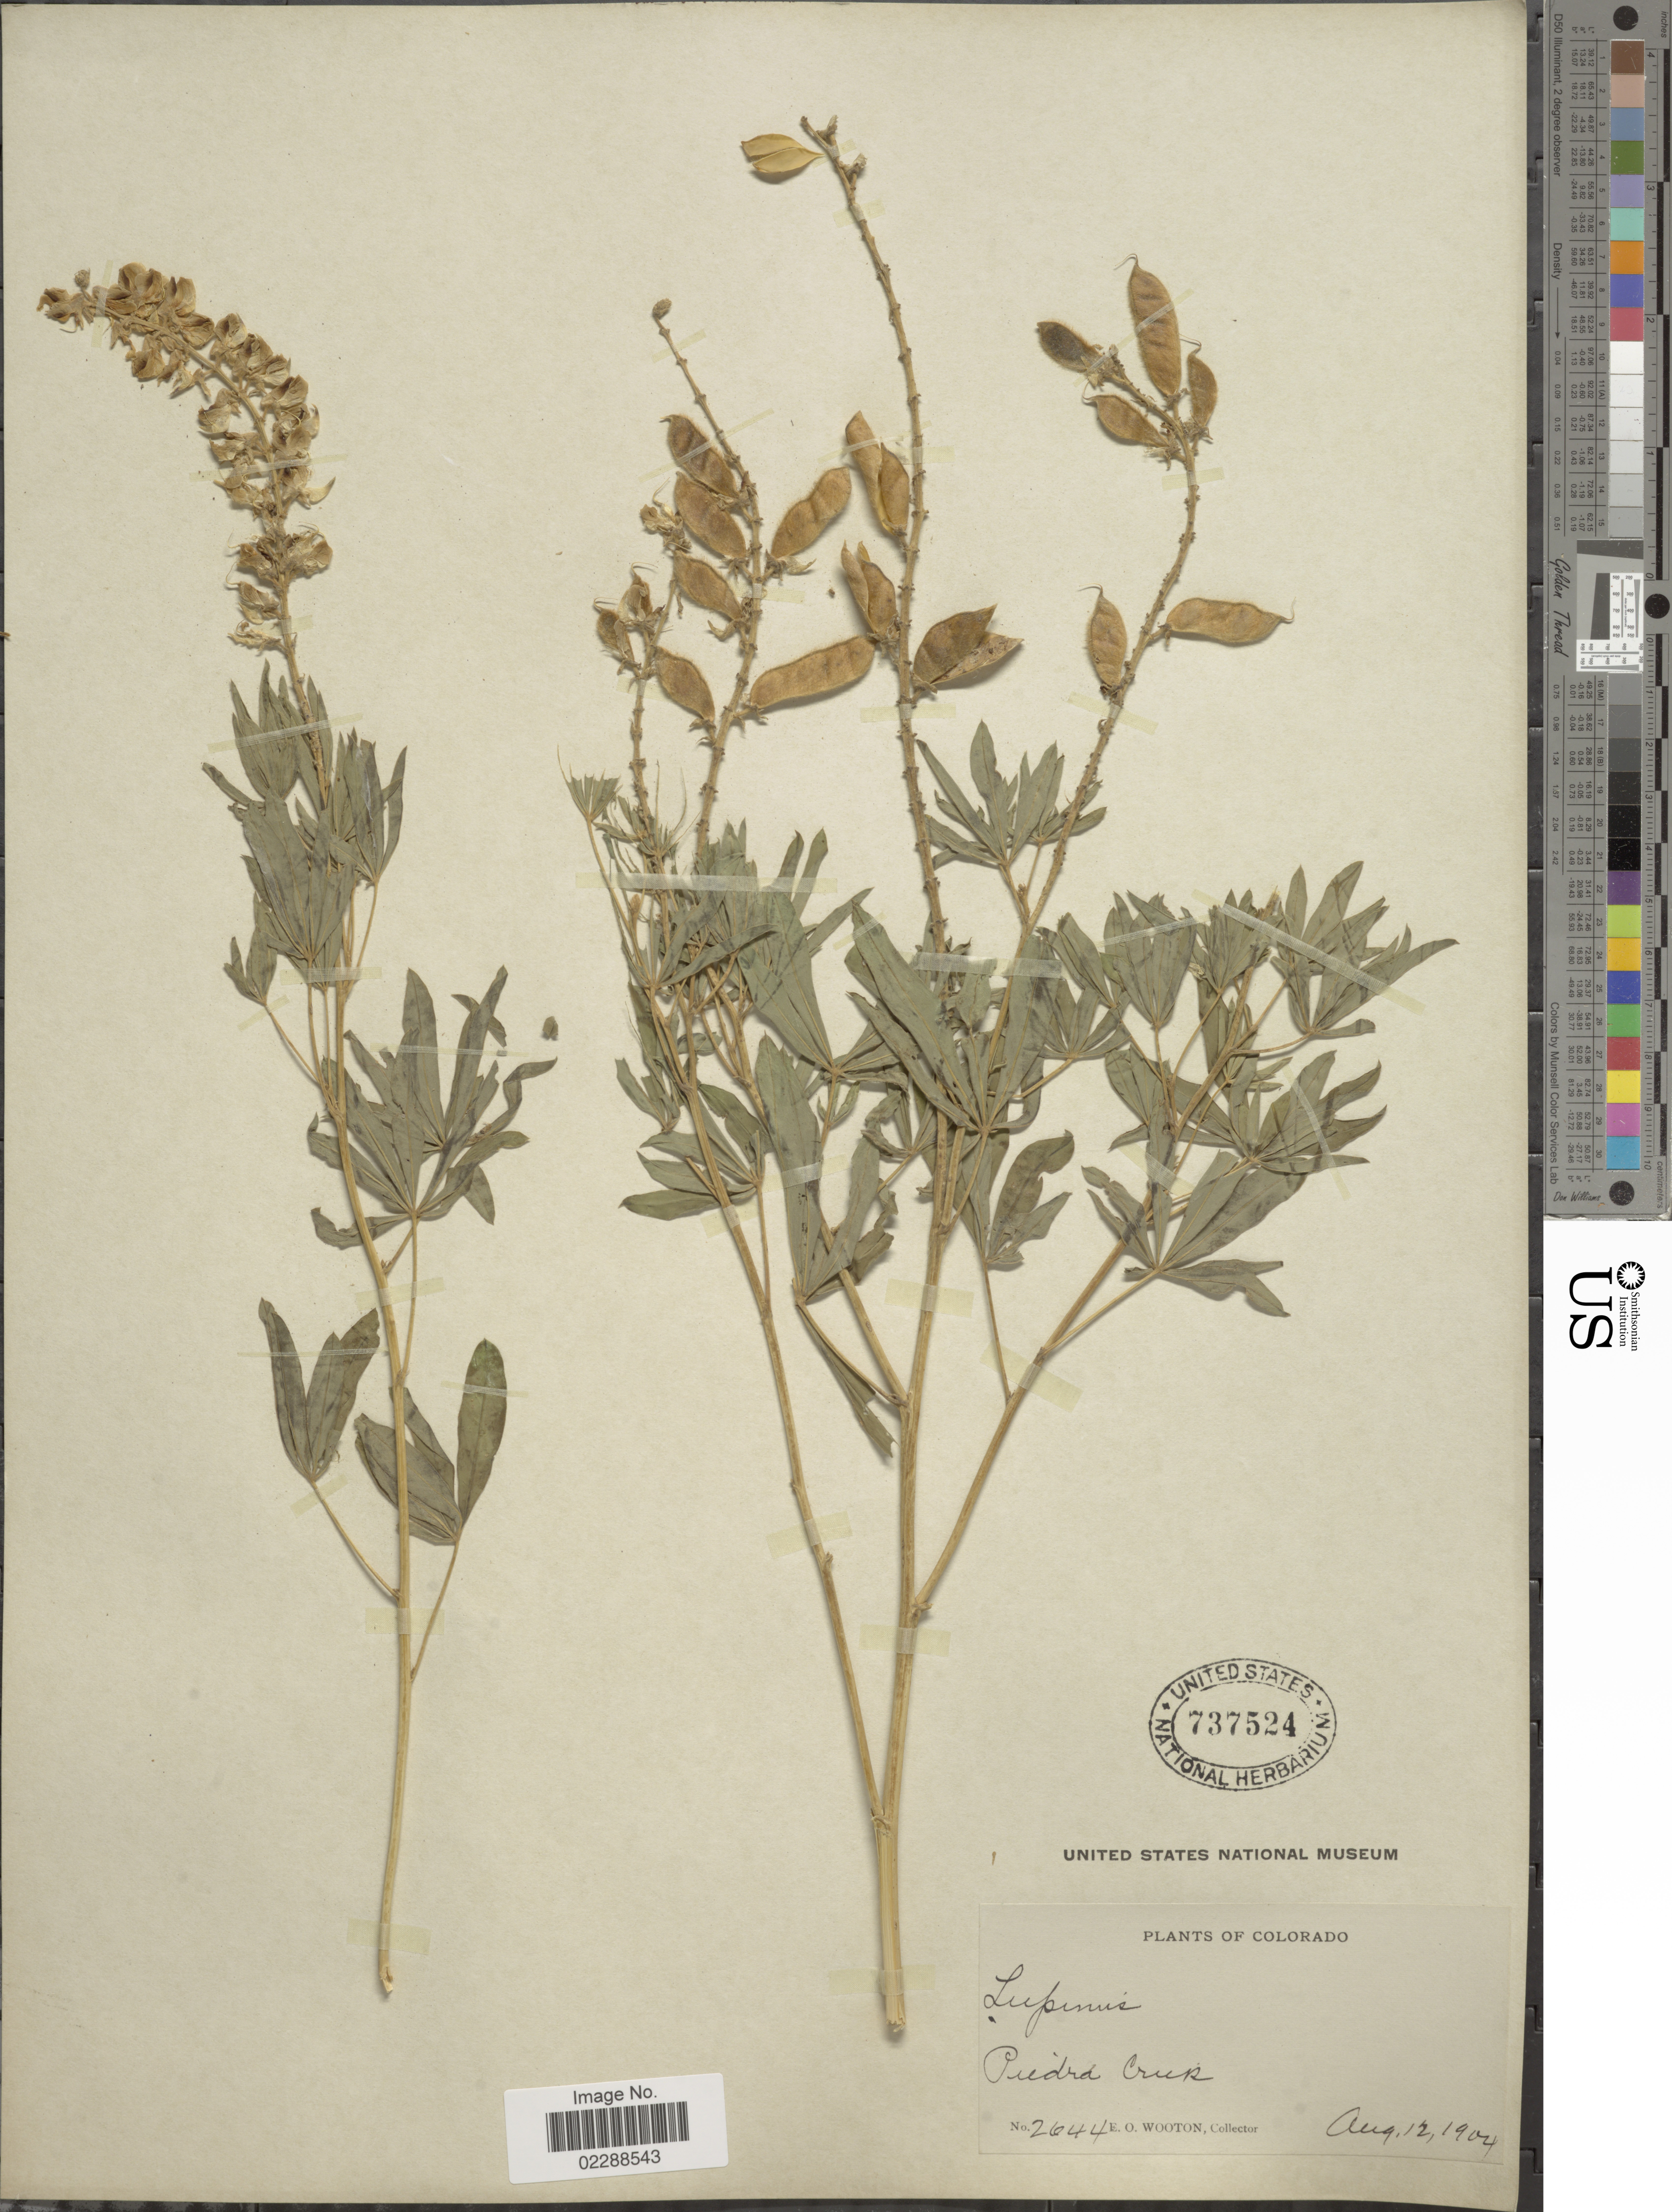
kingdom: Plantae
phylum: Tracheophyta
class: Magnoliopsida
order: Fabales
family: Fabaceae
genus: Lupinus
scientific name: Lupinus sp.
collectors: E. O. Wooton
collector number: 2644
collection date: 1904-08-12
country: United States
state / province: Colorado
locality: Piedra Cruz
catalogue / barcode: US 737524